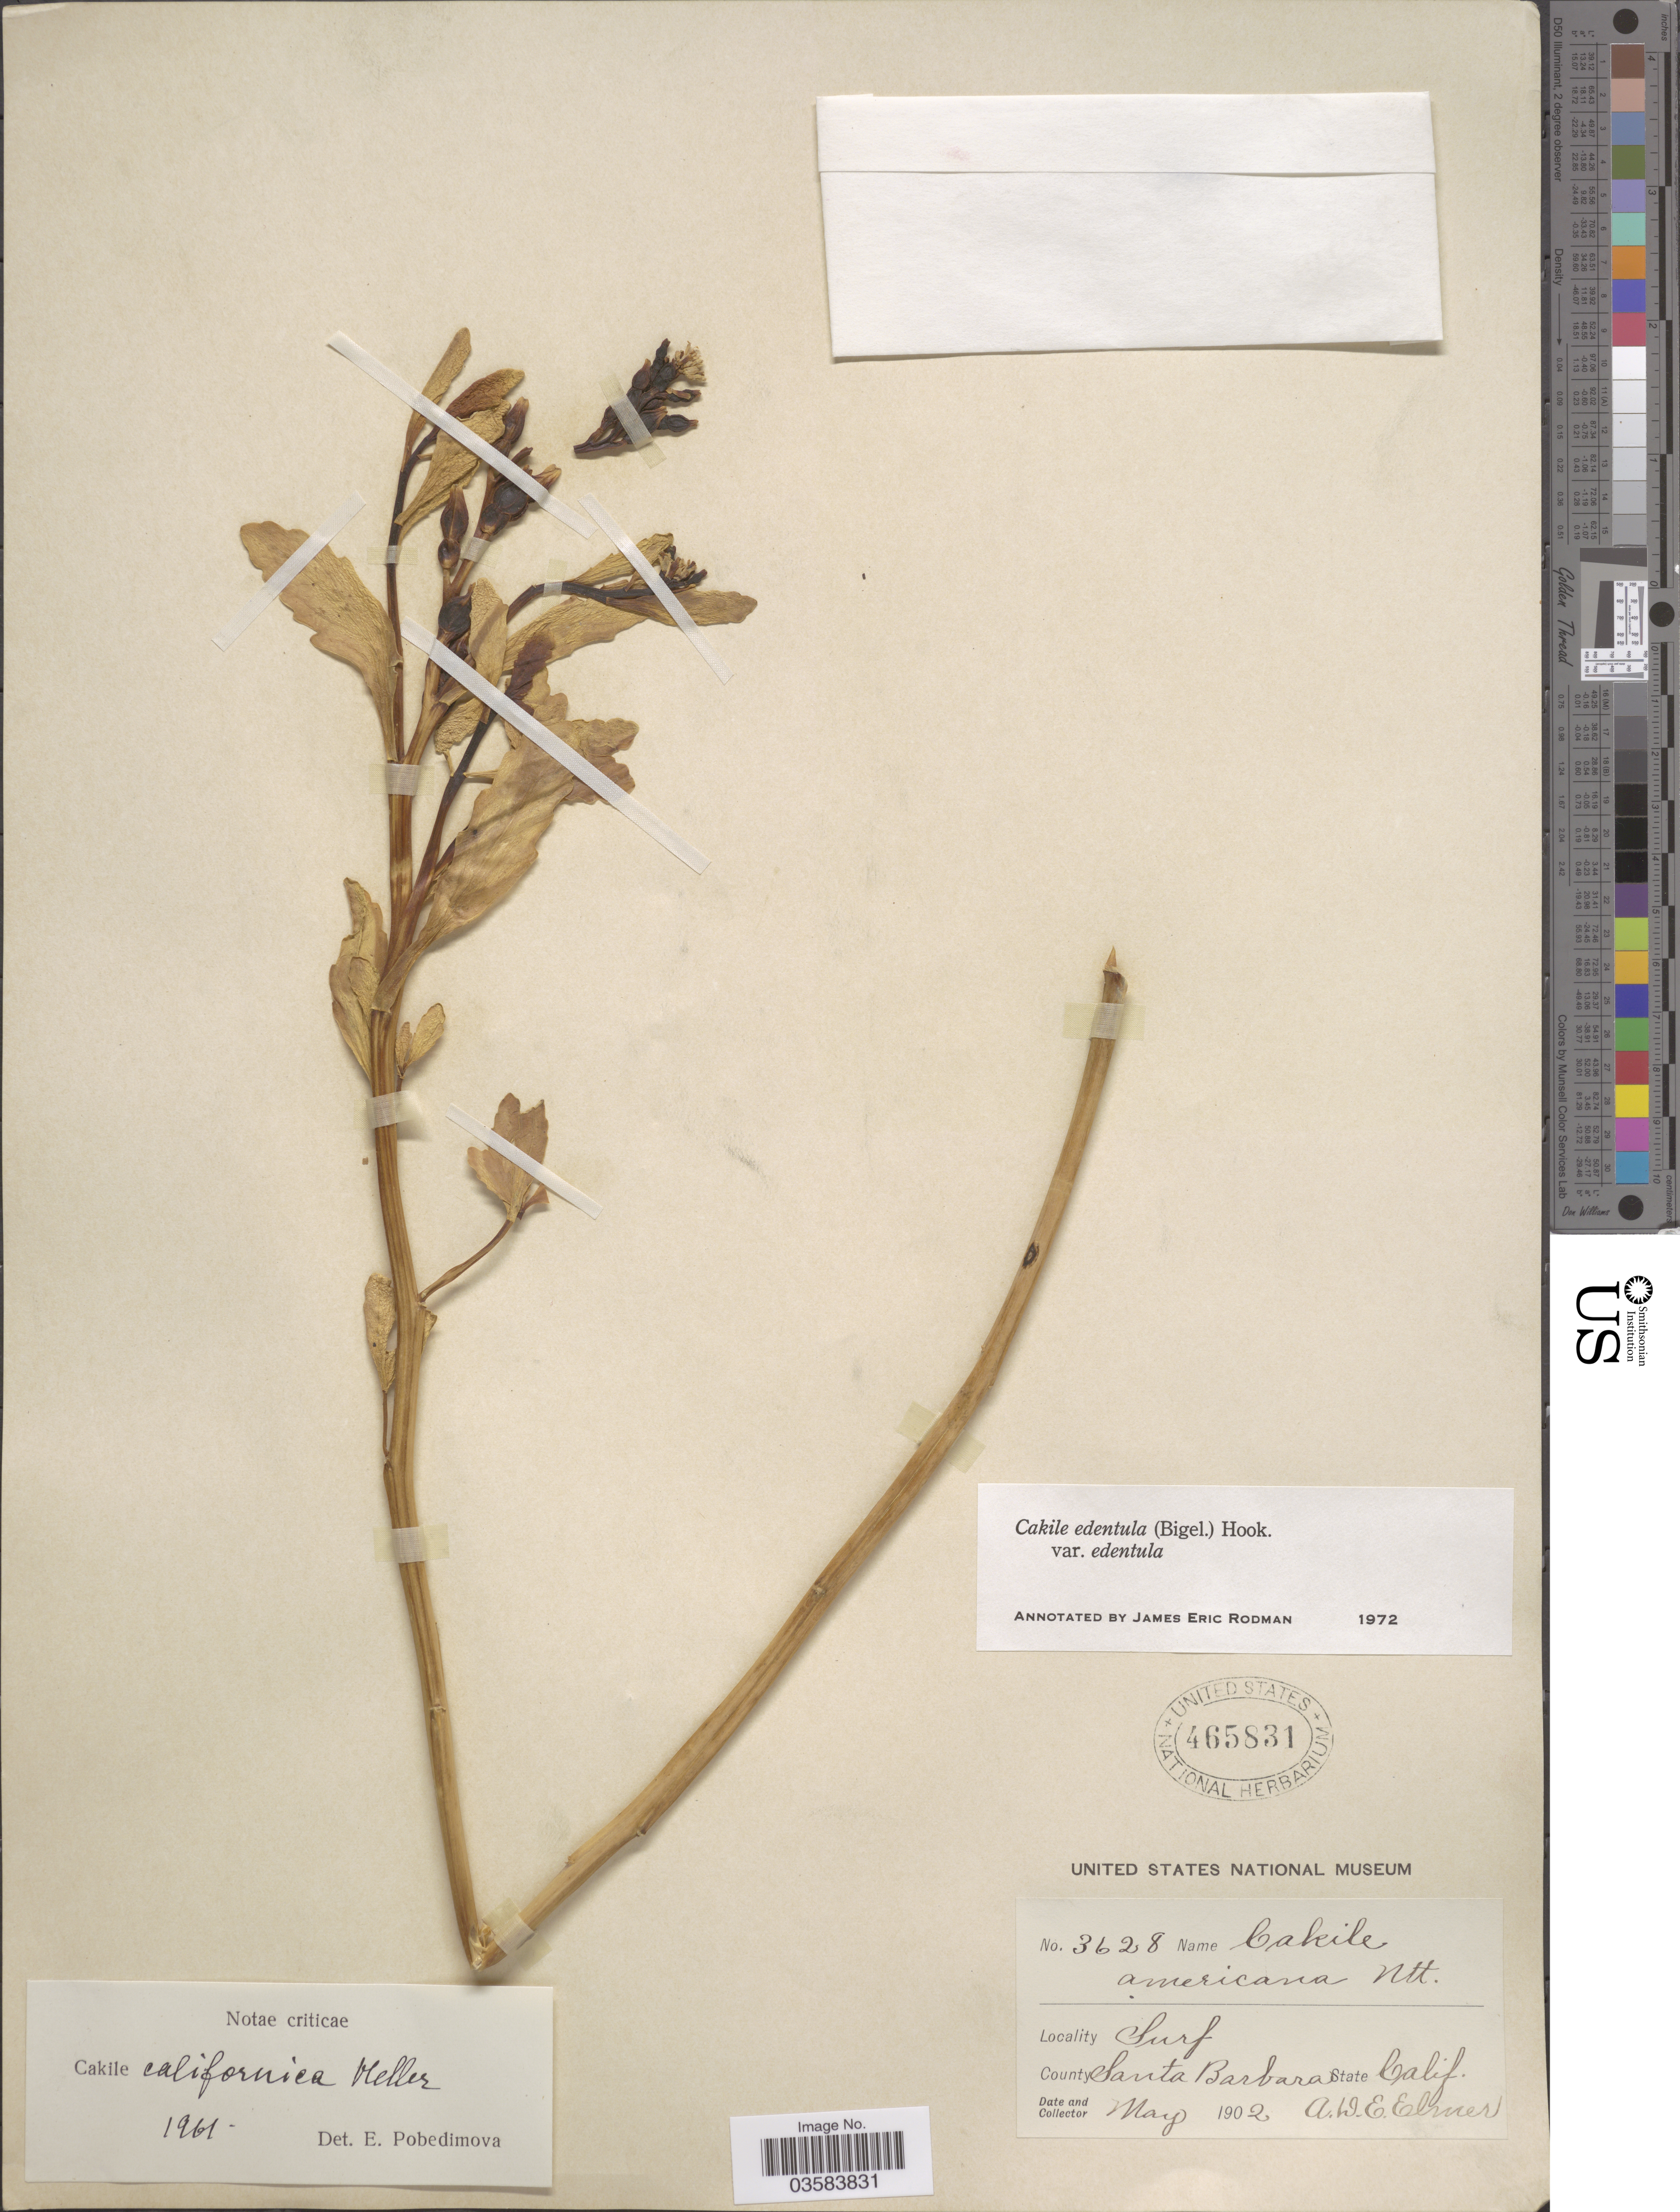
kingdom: Plantae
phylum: Tracheophyta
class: Magnoliopsida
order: Brassicales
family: Brassicaceae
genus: Cakile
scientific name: Cakile edentula var. edentula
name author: (Bigelow) Hook.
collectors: A. D. E. Elmer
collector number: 3628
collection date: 1902-05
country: United States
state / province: California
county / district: Santa Barbara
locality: Surf. County Santa Barbara.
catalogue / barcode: US 465831